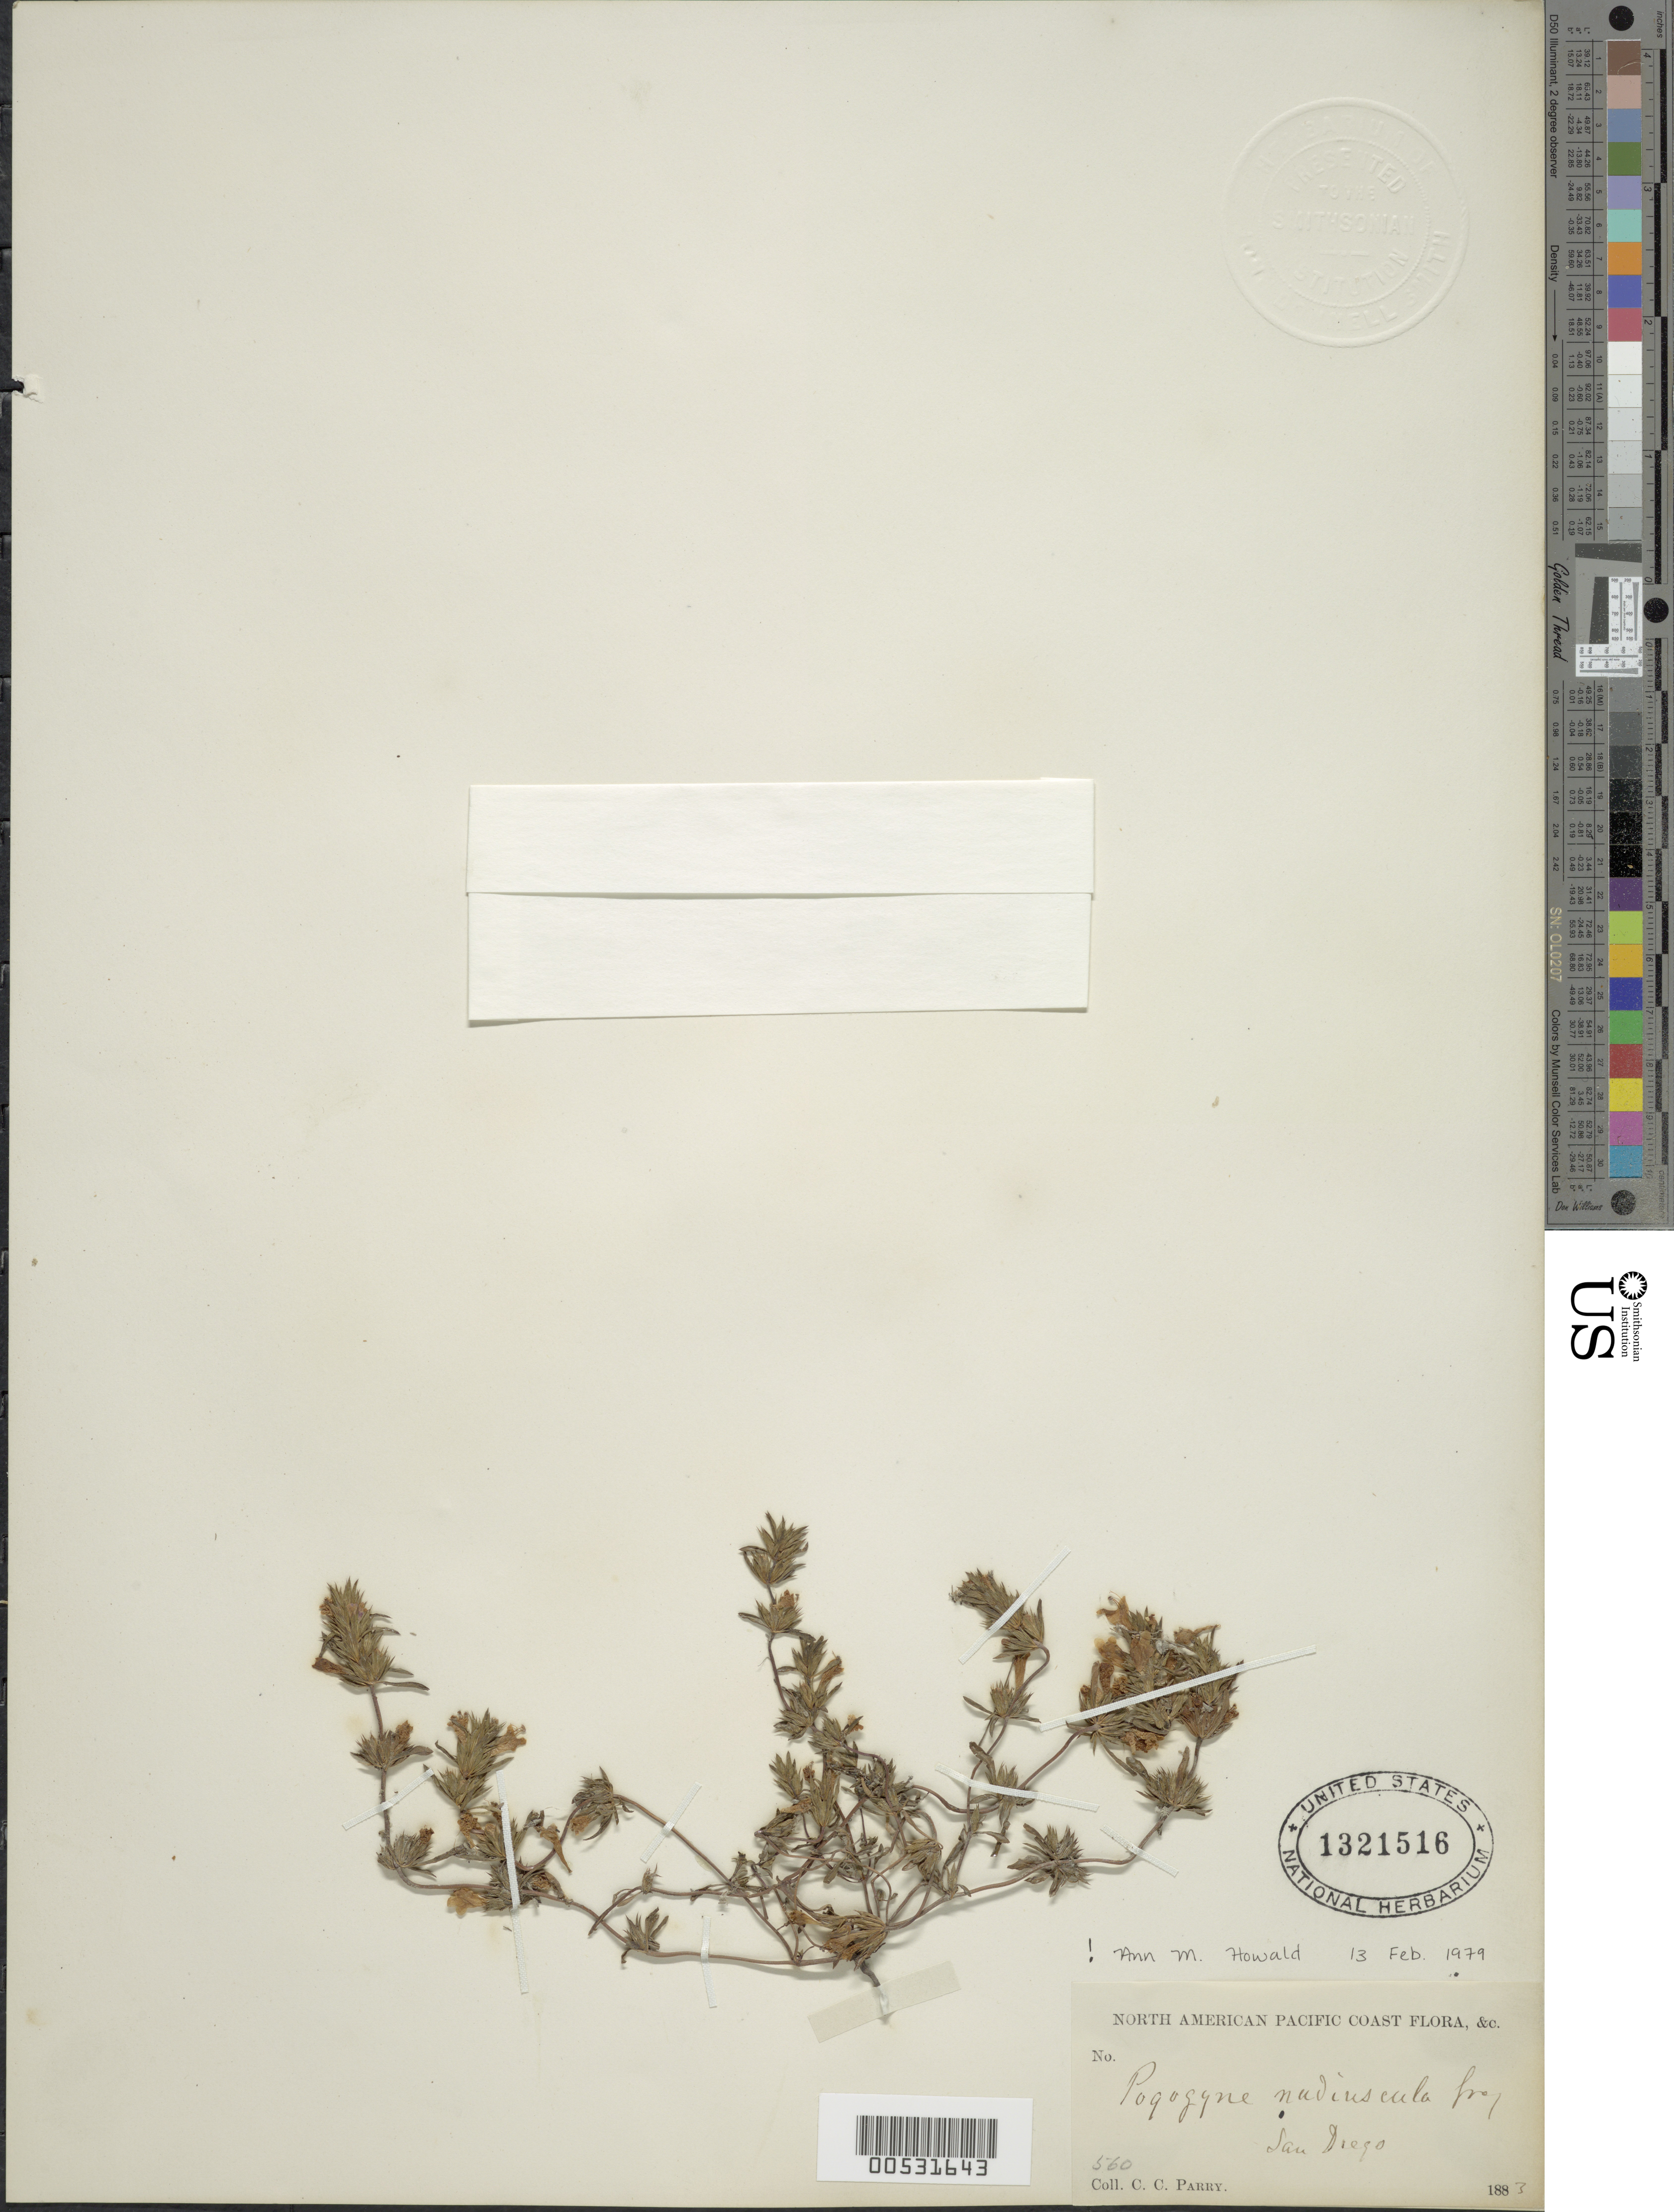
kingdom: Plantae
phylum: Tracheophyta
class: Magnoliopsida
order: Lamiales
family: Lamiaceae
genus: Pogogyne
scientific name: Pogogyne nudiuscula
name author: A. Gray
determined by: Howald, A. M.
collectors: C. C. Parry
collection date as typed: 1883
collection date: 1883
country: United States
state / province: California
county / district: San Diego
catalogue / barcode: US 1321516